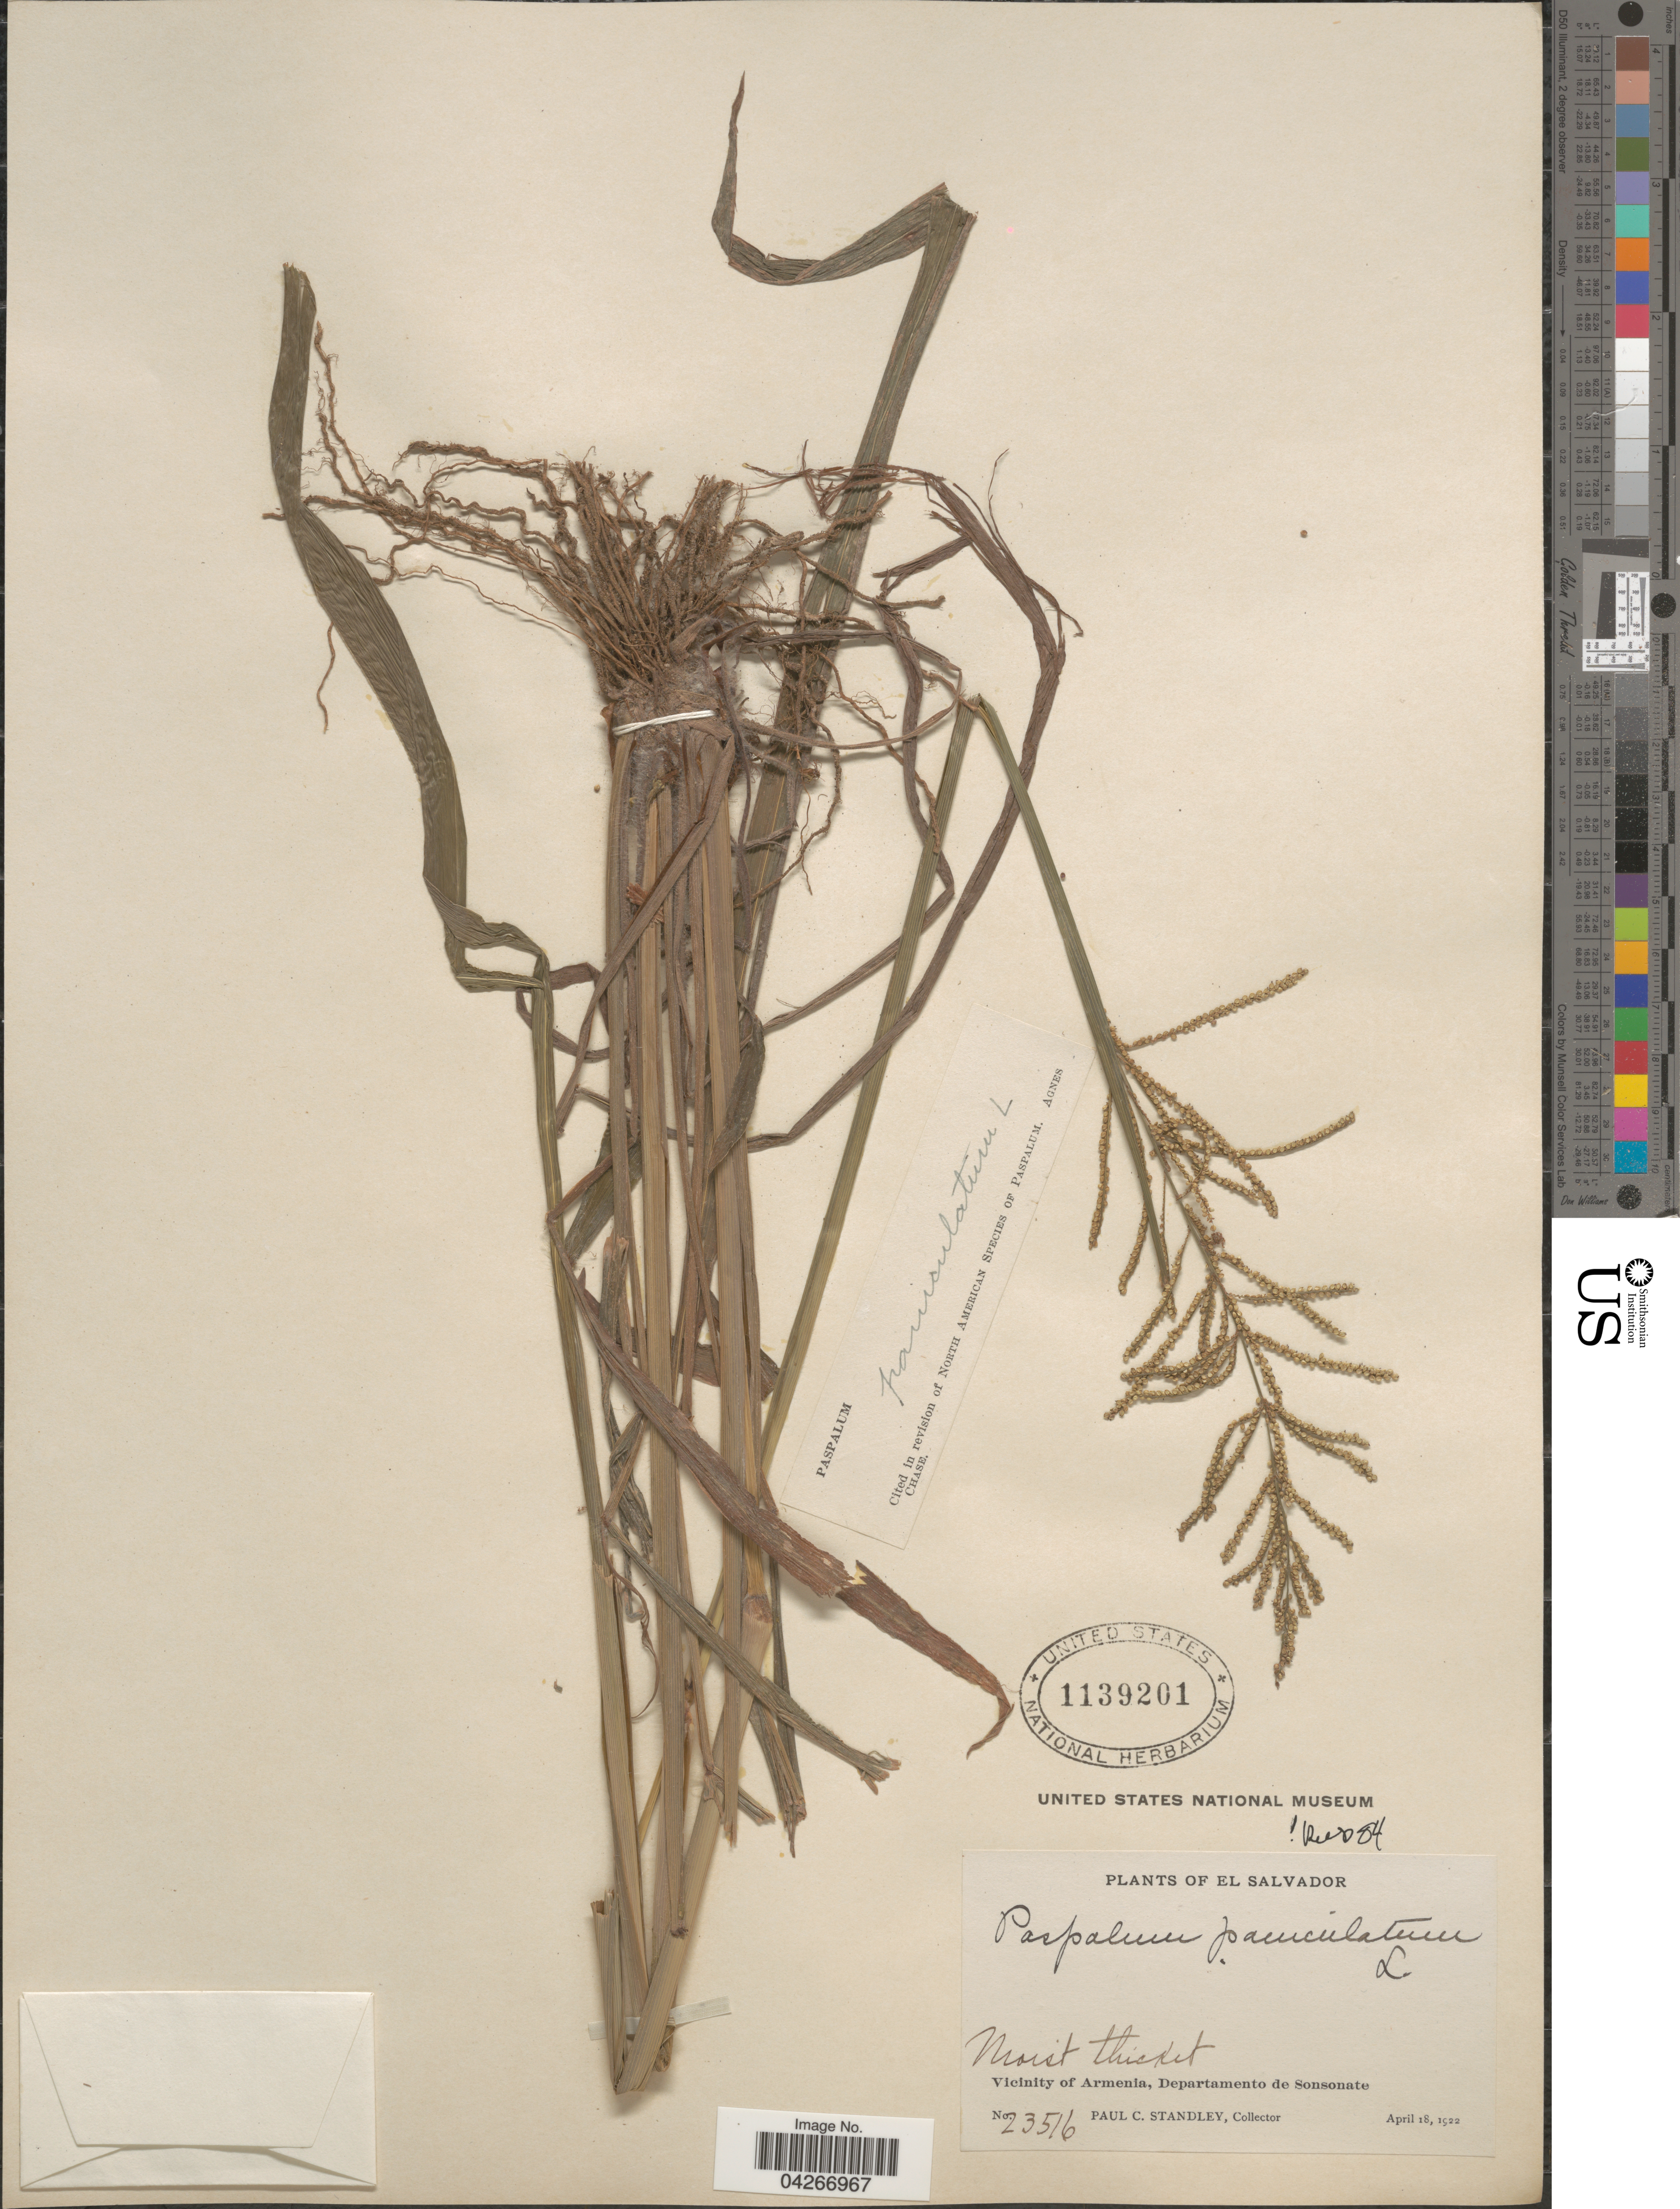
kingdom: Plantae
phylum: Tracheophyta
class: Liliopsida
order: Poales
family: Poaceae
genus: Paspalum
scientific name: Paspalum paniculatum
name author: L.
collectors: P. C. Standley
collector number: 23516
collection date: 1922-04-18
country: El Salvador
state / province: Sonsonate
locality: Vicinity of Armenia, Departamento de Sonsonate.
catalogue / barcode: US 1139201